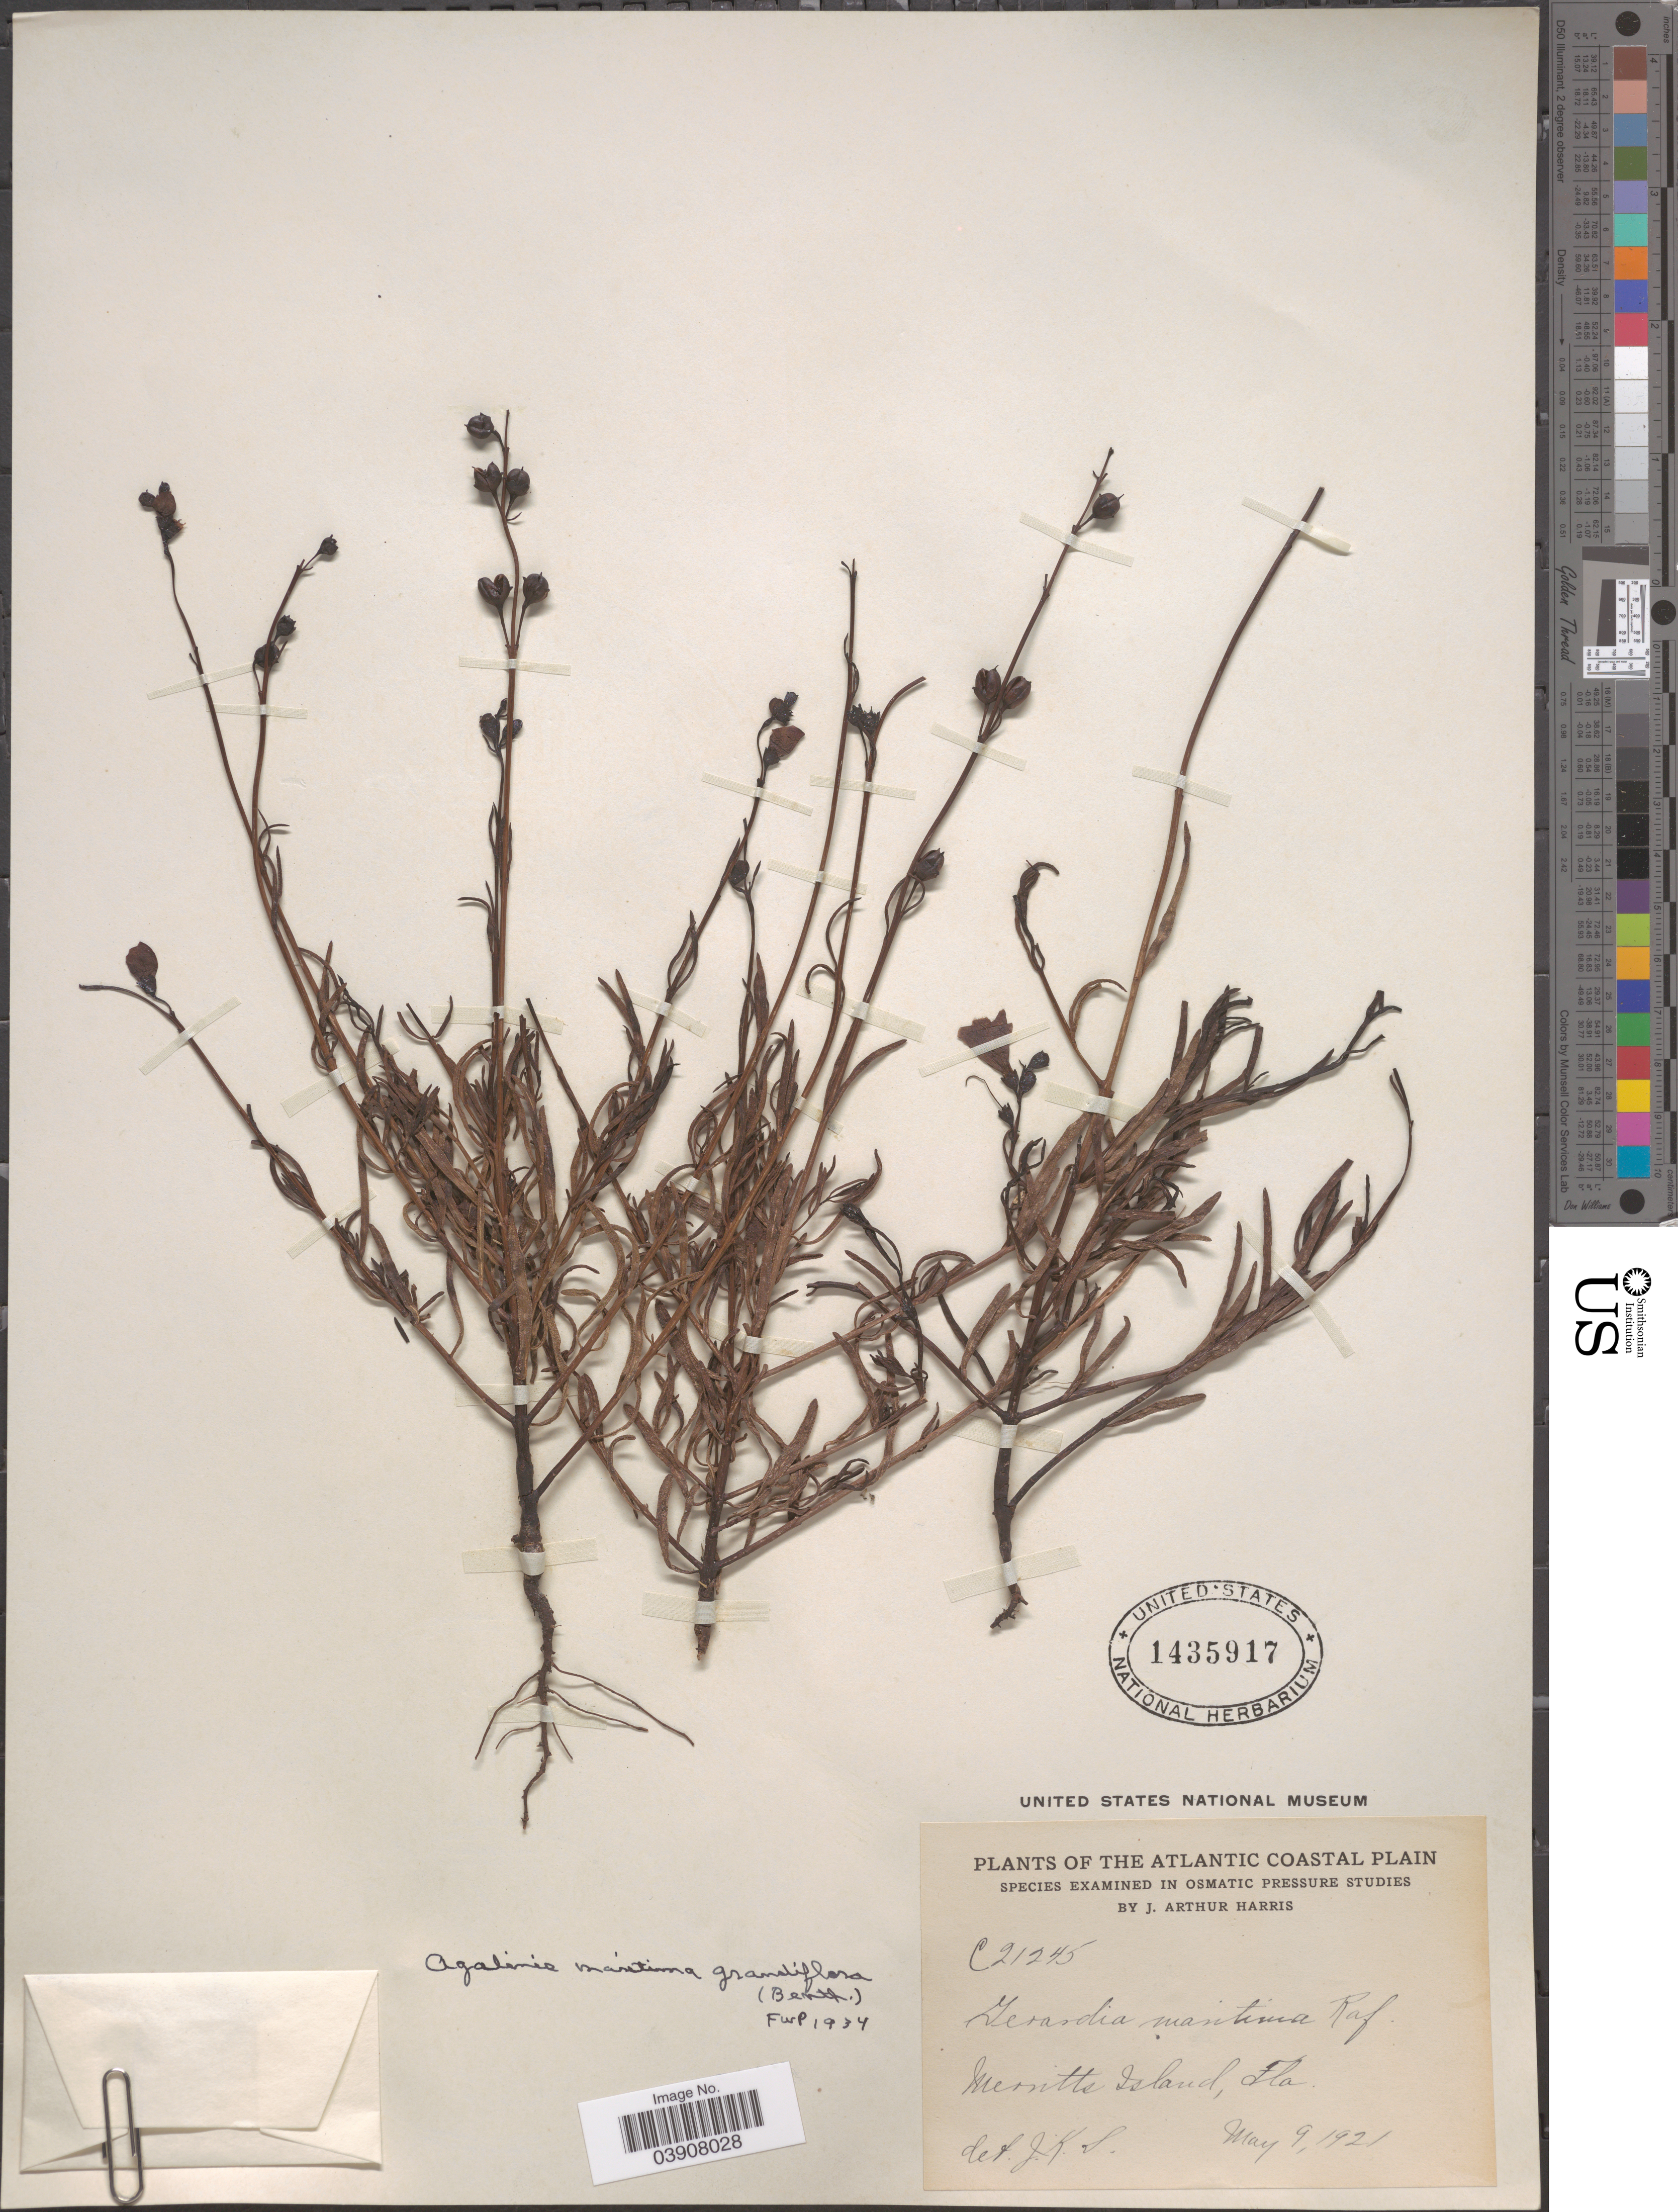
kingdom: Plantae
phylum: Tracheophyta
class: Magnoliopsida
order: Lamiales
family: Orobanchaceae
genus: Agalinis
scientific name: Agalinis maritima var. grandiflora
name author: (Benth.) Pennell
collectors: J. A. Harris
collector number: C21245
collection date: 1921-05-09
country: United States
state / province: Florida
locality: The Atlantic Coastal Plain. Merritts Island.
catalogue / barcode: US 1435917